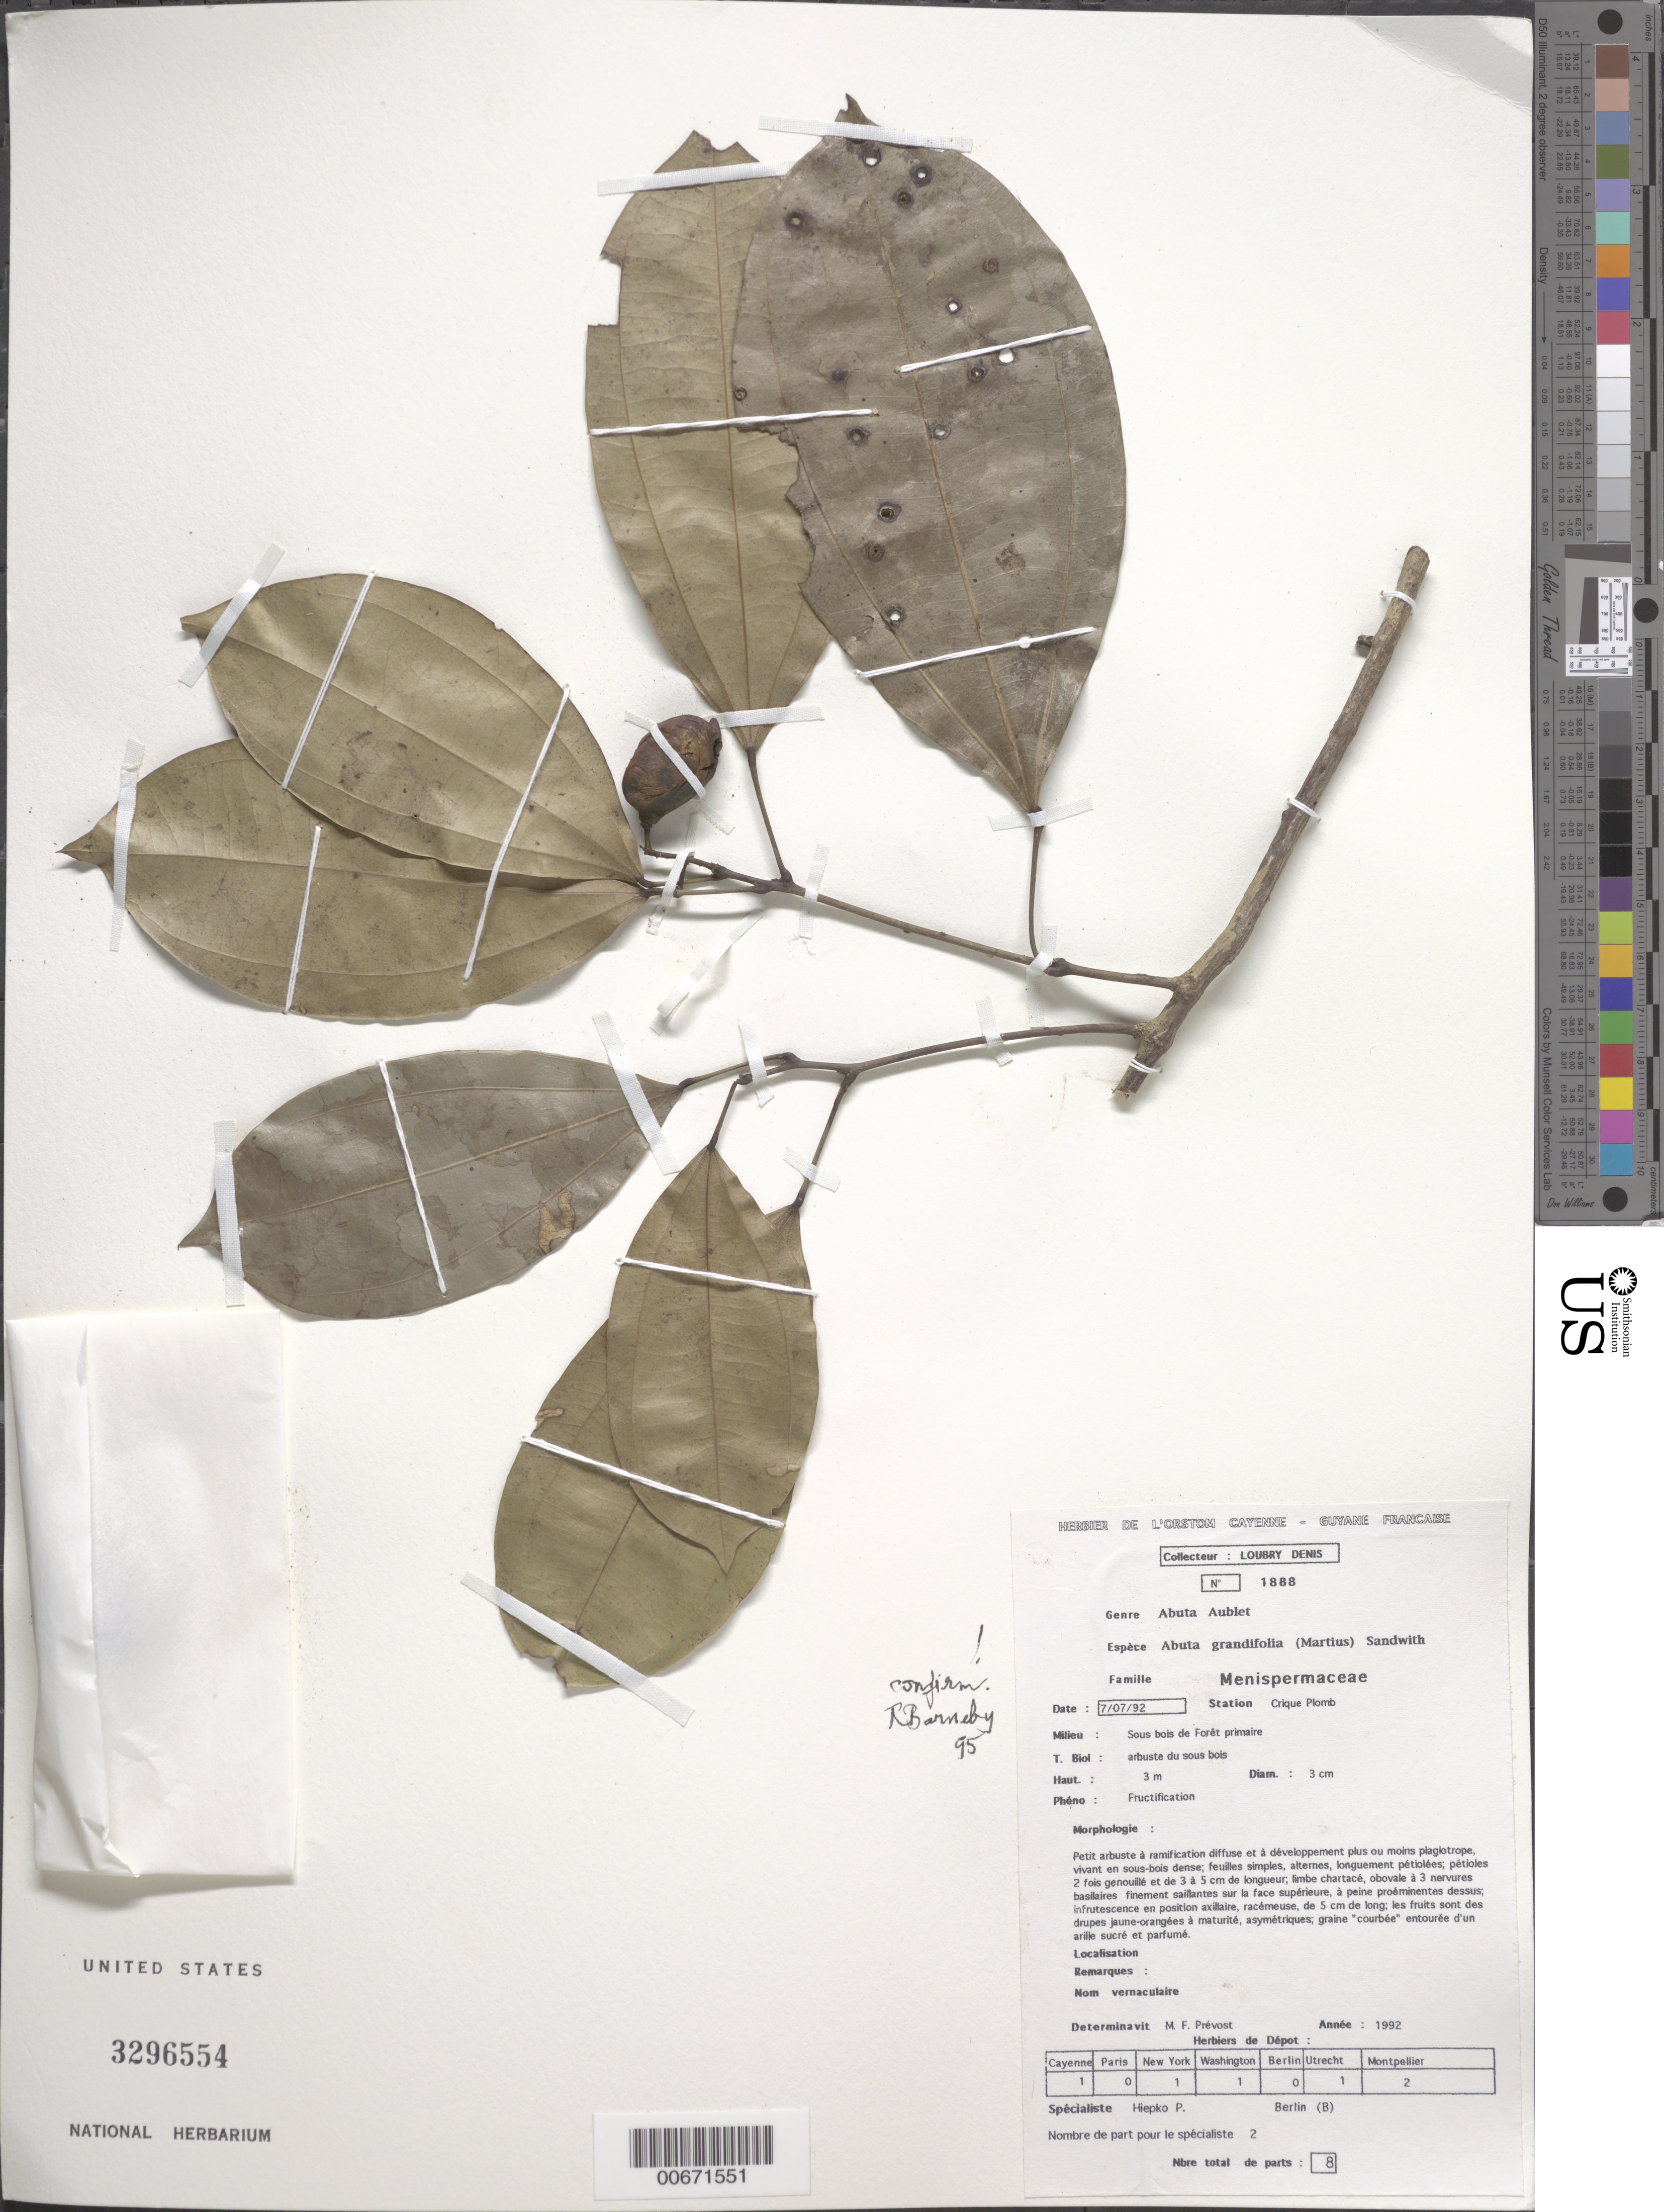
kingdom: Plantae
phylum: Tracheophyta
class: Magnoliopsida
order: Ranunculales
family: Menispermaceae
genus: Abuta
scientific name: Abuta grandifolia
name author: (Mart.) Sandwith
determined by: Barneby, Rupert C., (NY)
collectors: D. Loubry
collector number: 1888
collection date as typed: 7-Jul-92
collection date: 1992-07-07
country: French Guiana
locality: Crique Plomb, Bassin du Sinnamary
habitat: Understory, primary forest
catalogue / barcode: US 3296554